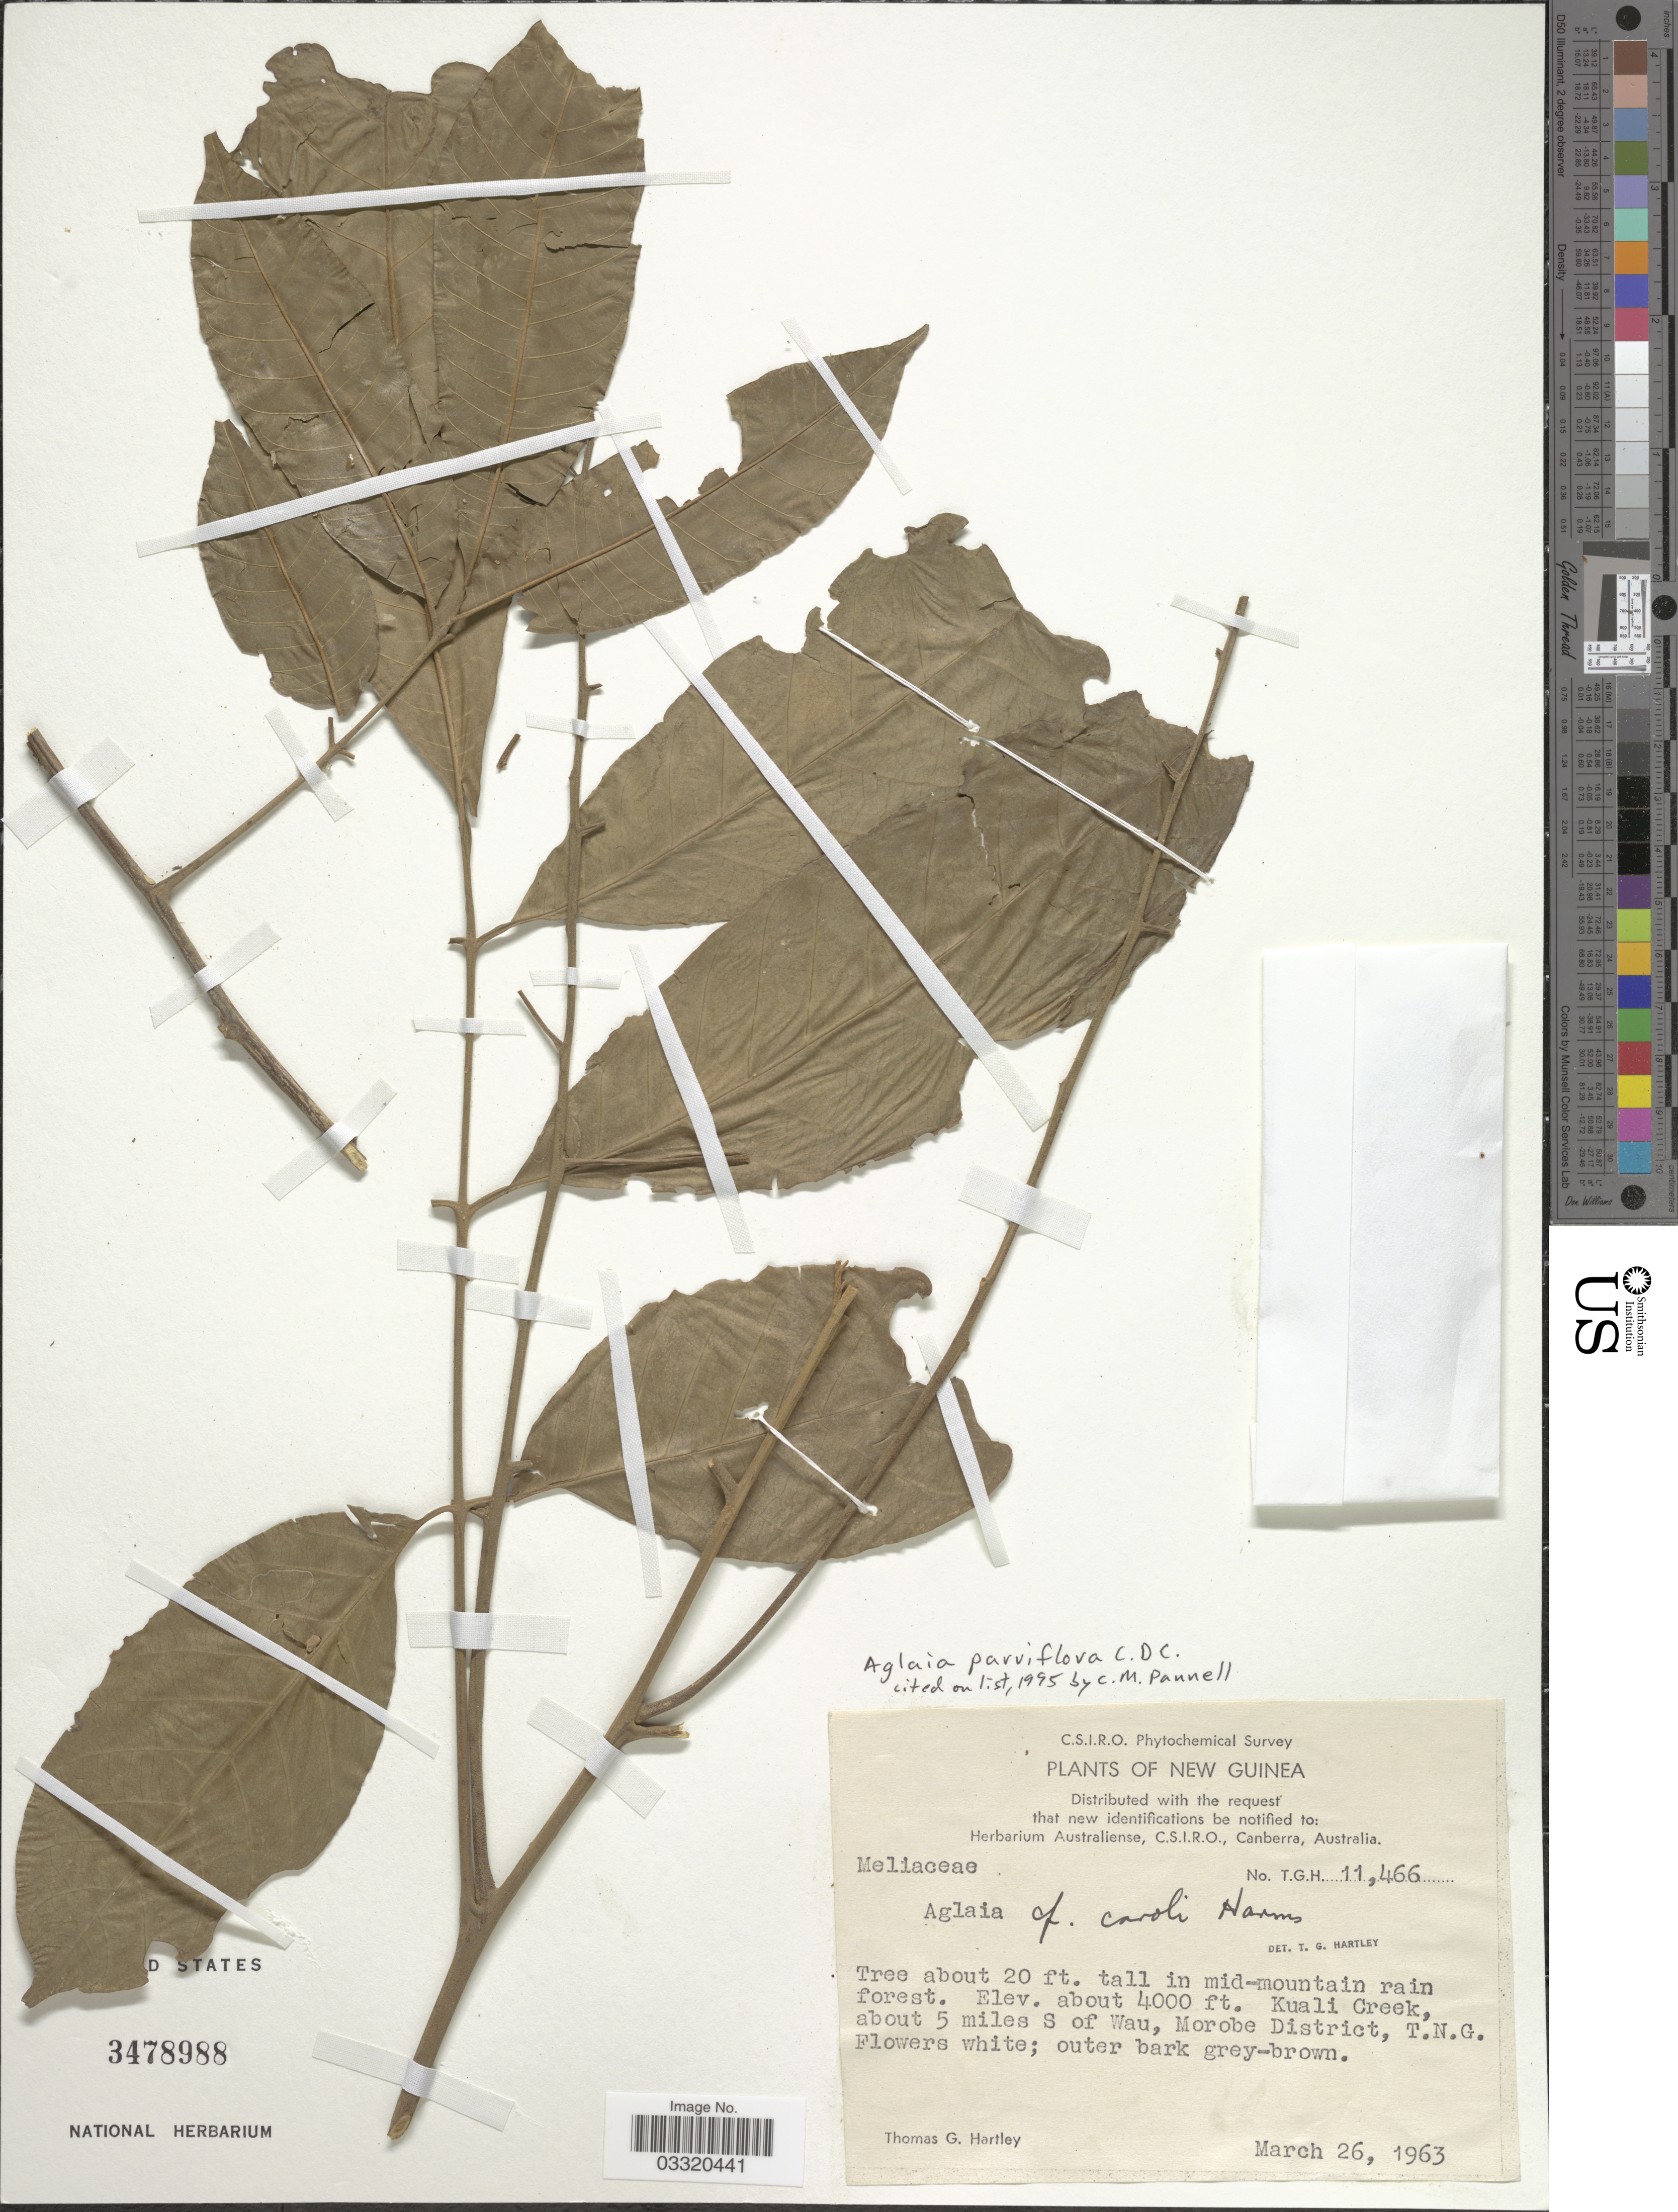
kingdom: Plantae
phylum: Tracheophyta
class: Magnoliopsida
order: Sapindales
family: Meliaceae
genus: Aglaia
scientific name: Aglaia parviflora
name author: C. DC.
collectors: T. G. Hartley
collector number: T.G.H.11466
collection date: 1963-03-26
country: Papua New Guinea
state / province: Morobe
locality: New Guinea. Kuali Creek, about 5 miles S of Wau, Morobe District, T.N.G.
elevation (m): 1219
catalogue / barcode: US 3478988